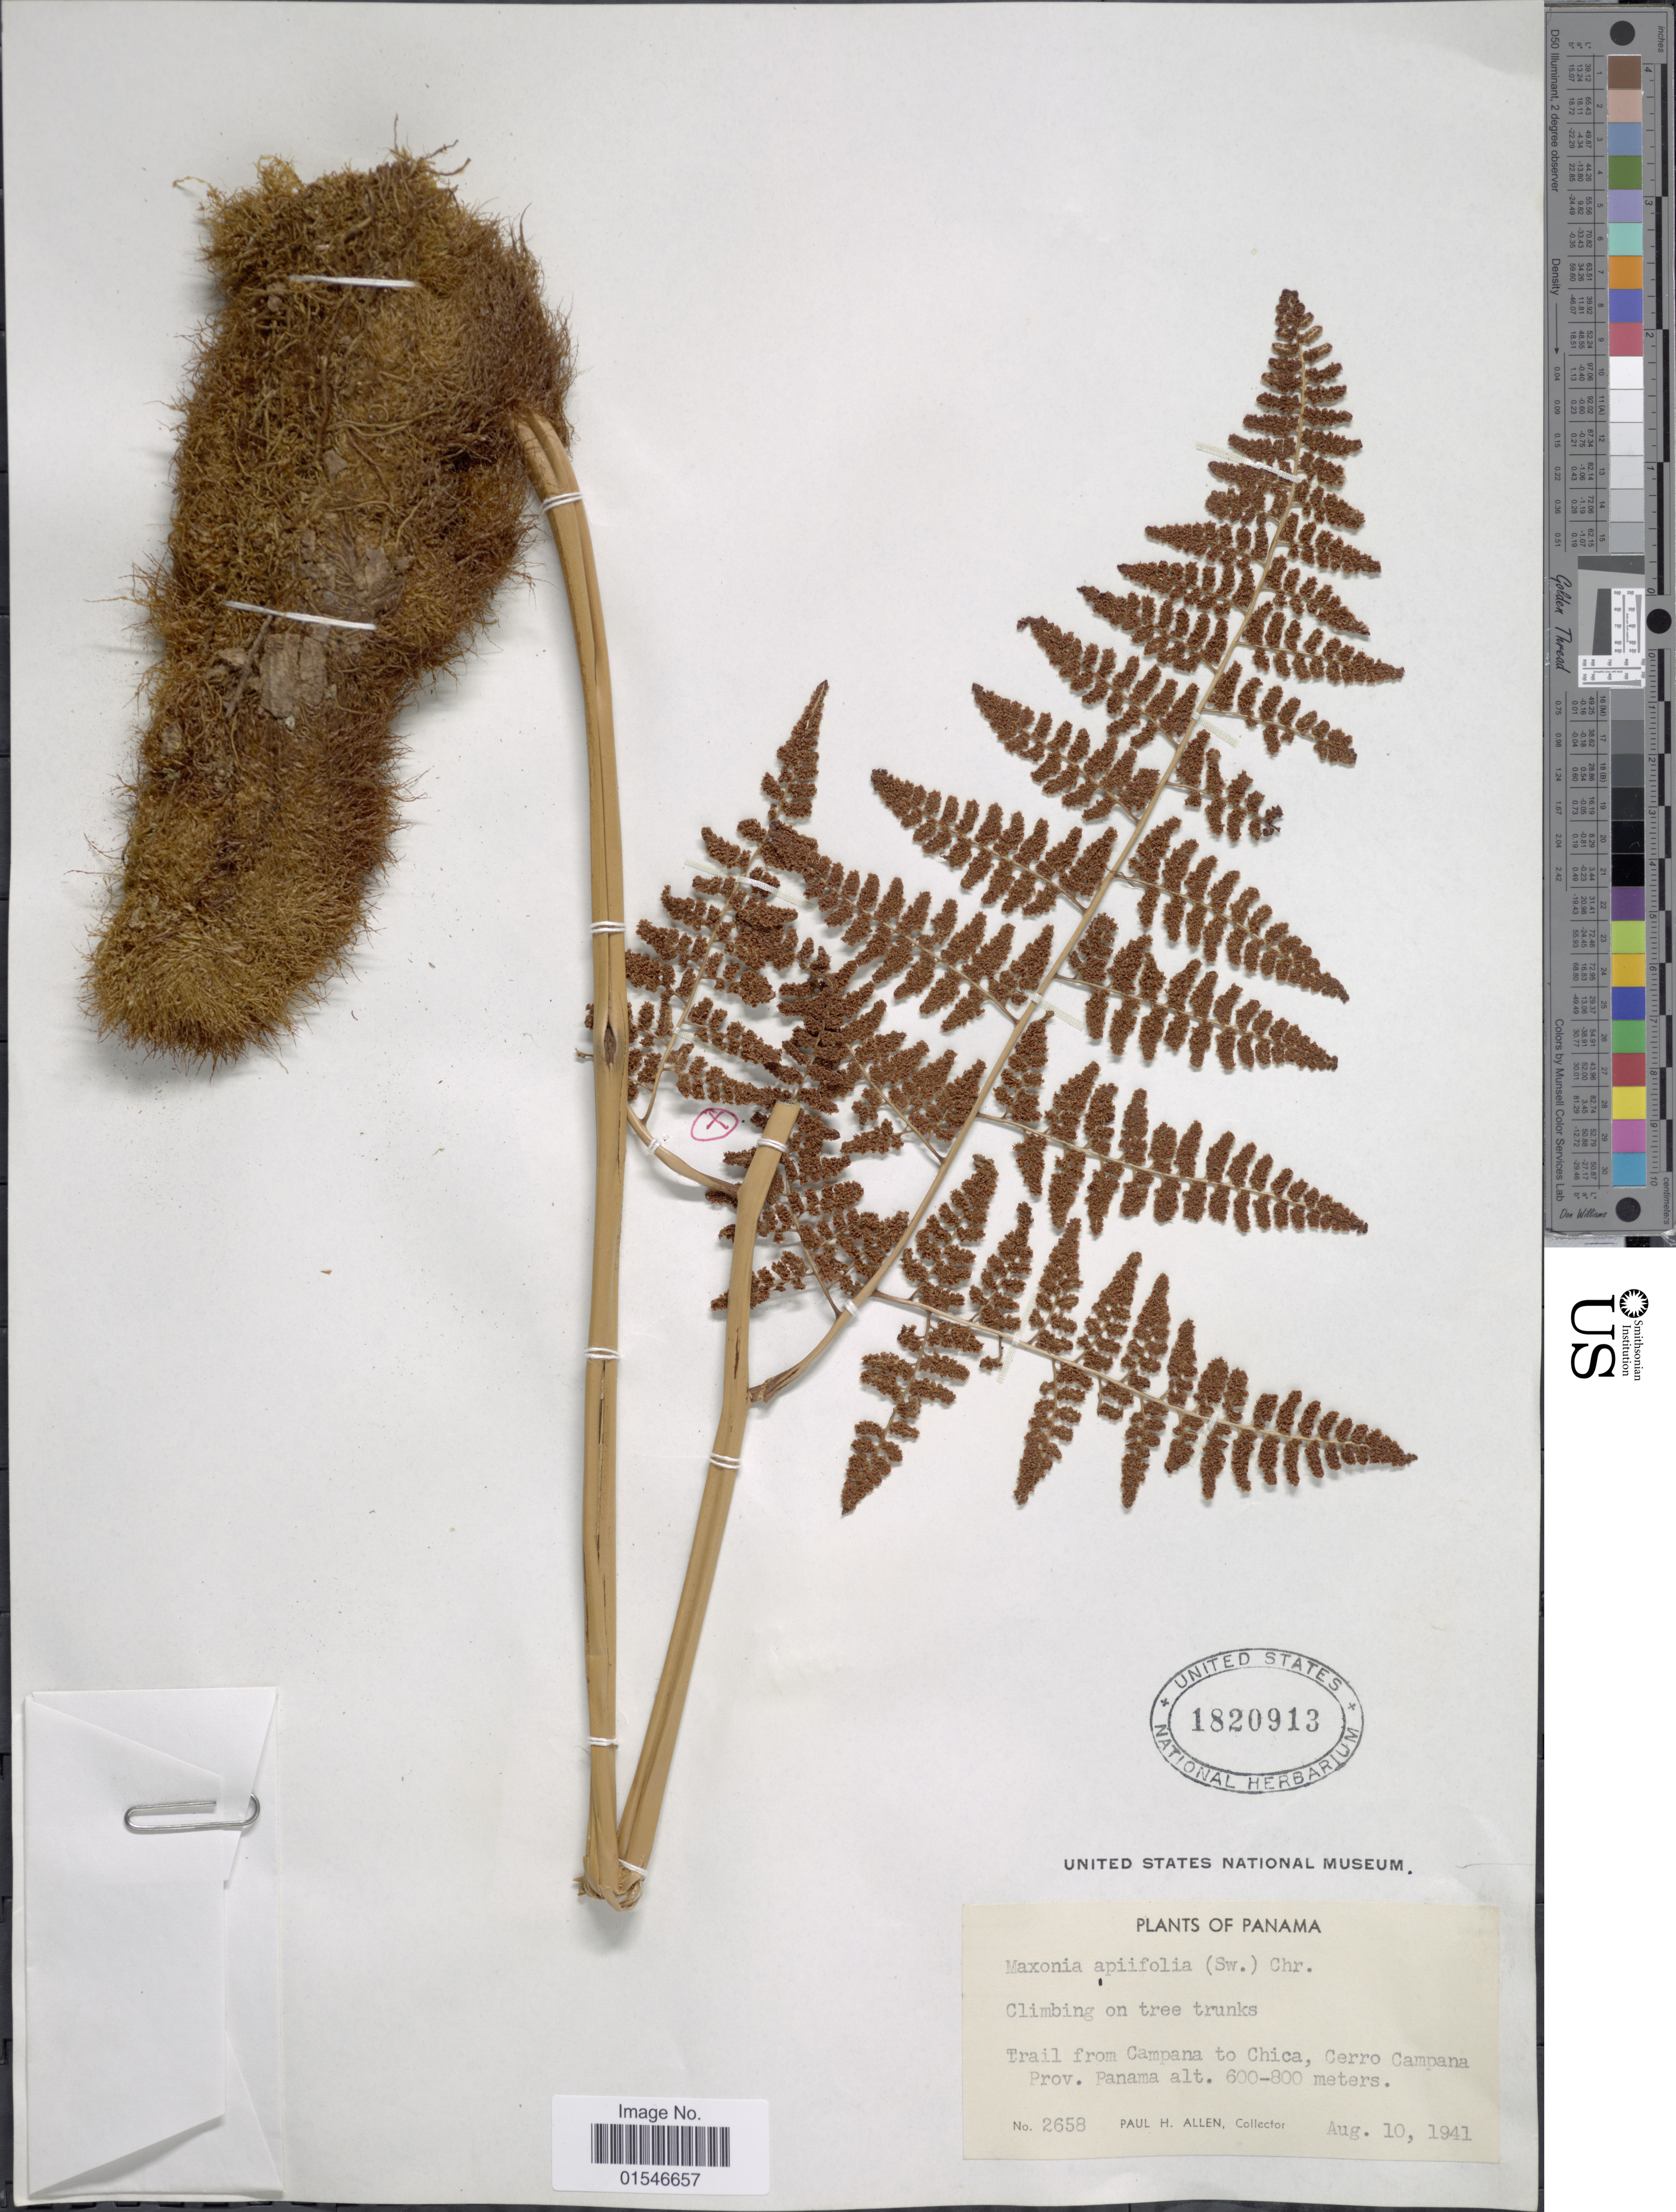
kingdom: Plantae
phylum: Tracheophyta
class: Polypodiopsida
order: Polypodiales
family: Dryopteridaceae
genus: Maxonia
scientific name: Maxonia apiifolia var. dualis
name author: (Donn. Sm.) C. Chr.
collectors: P. H. Allen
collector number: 2658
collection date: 1941-08-10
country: Panama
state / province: Panamá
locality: Trail from Campana to Chica, Cerro Campana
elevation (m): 600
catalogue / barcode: US 1820913